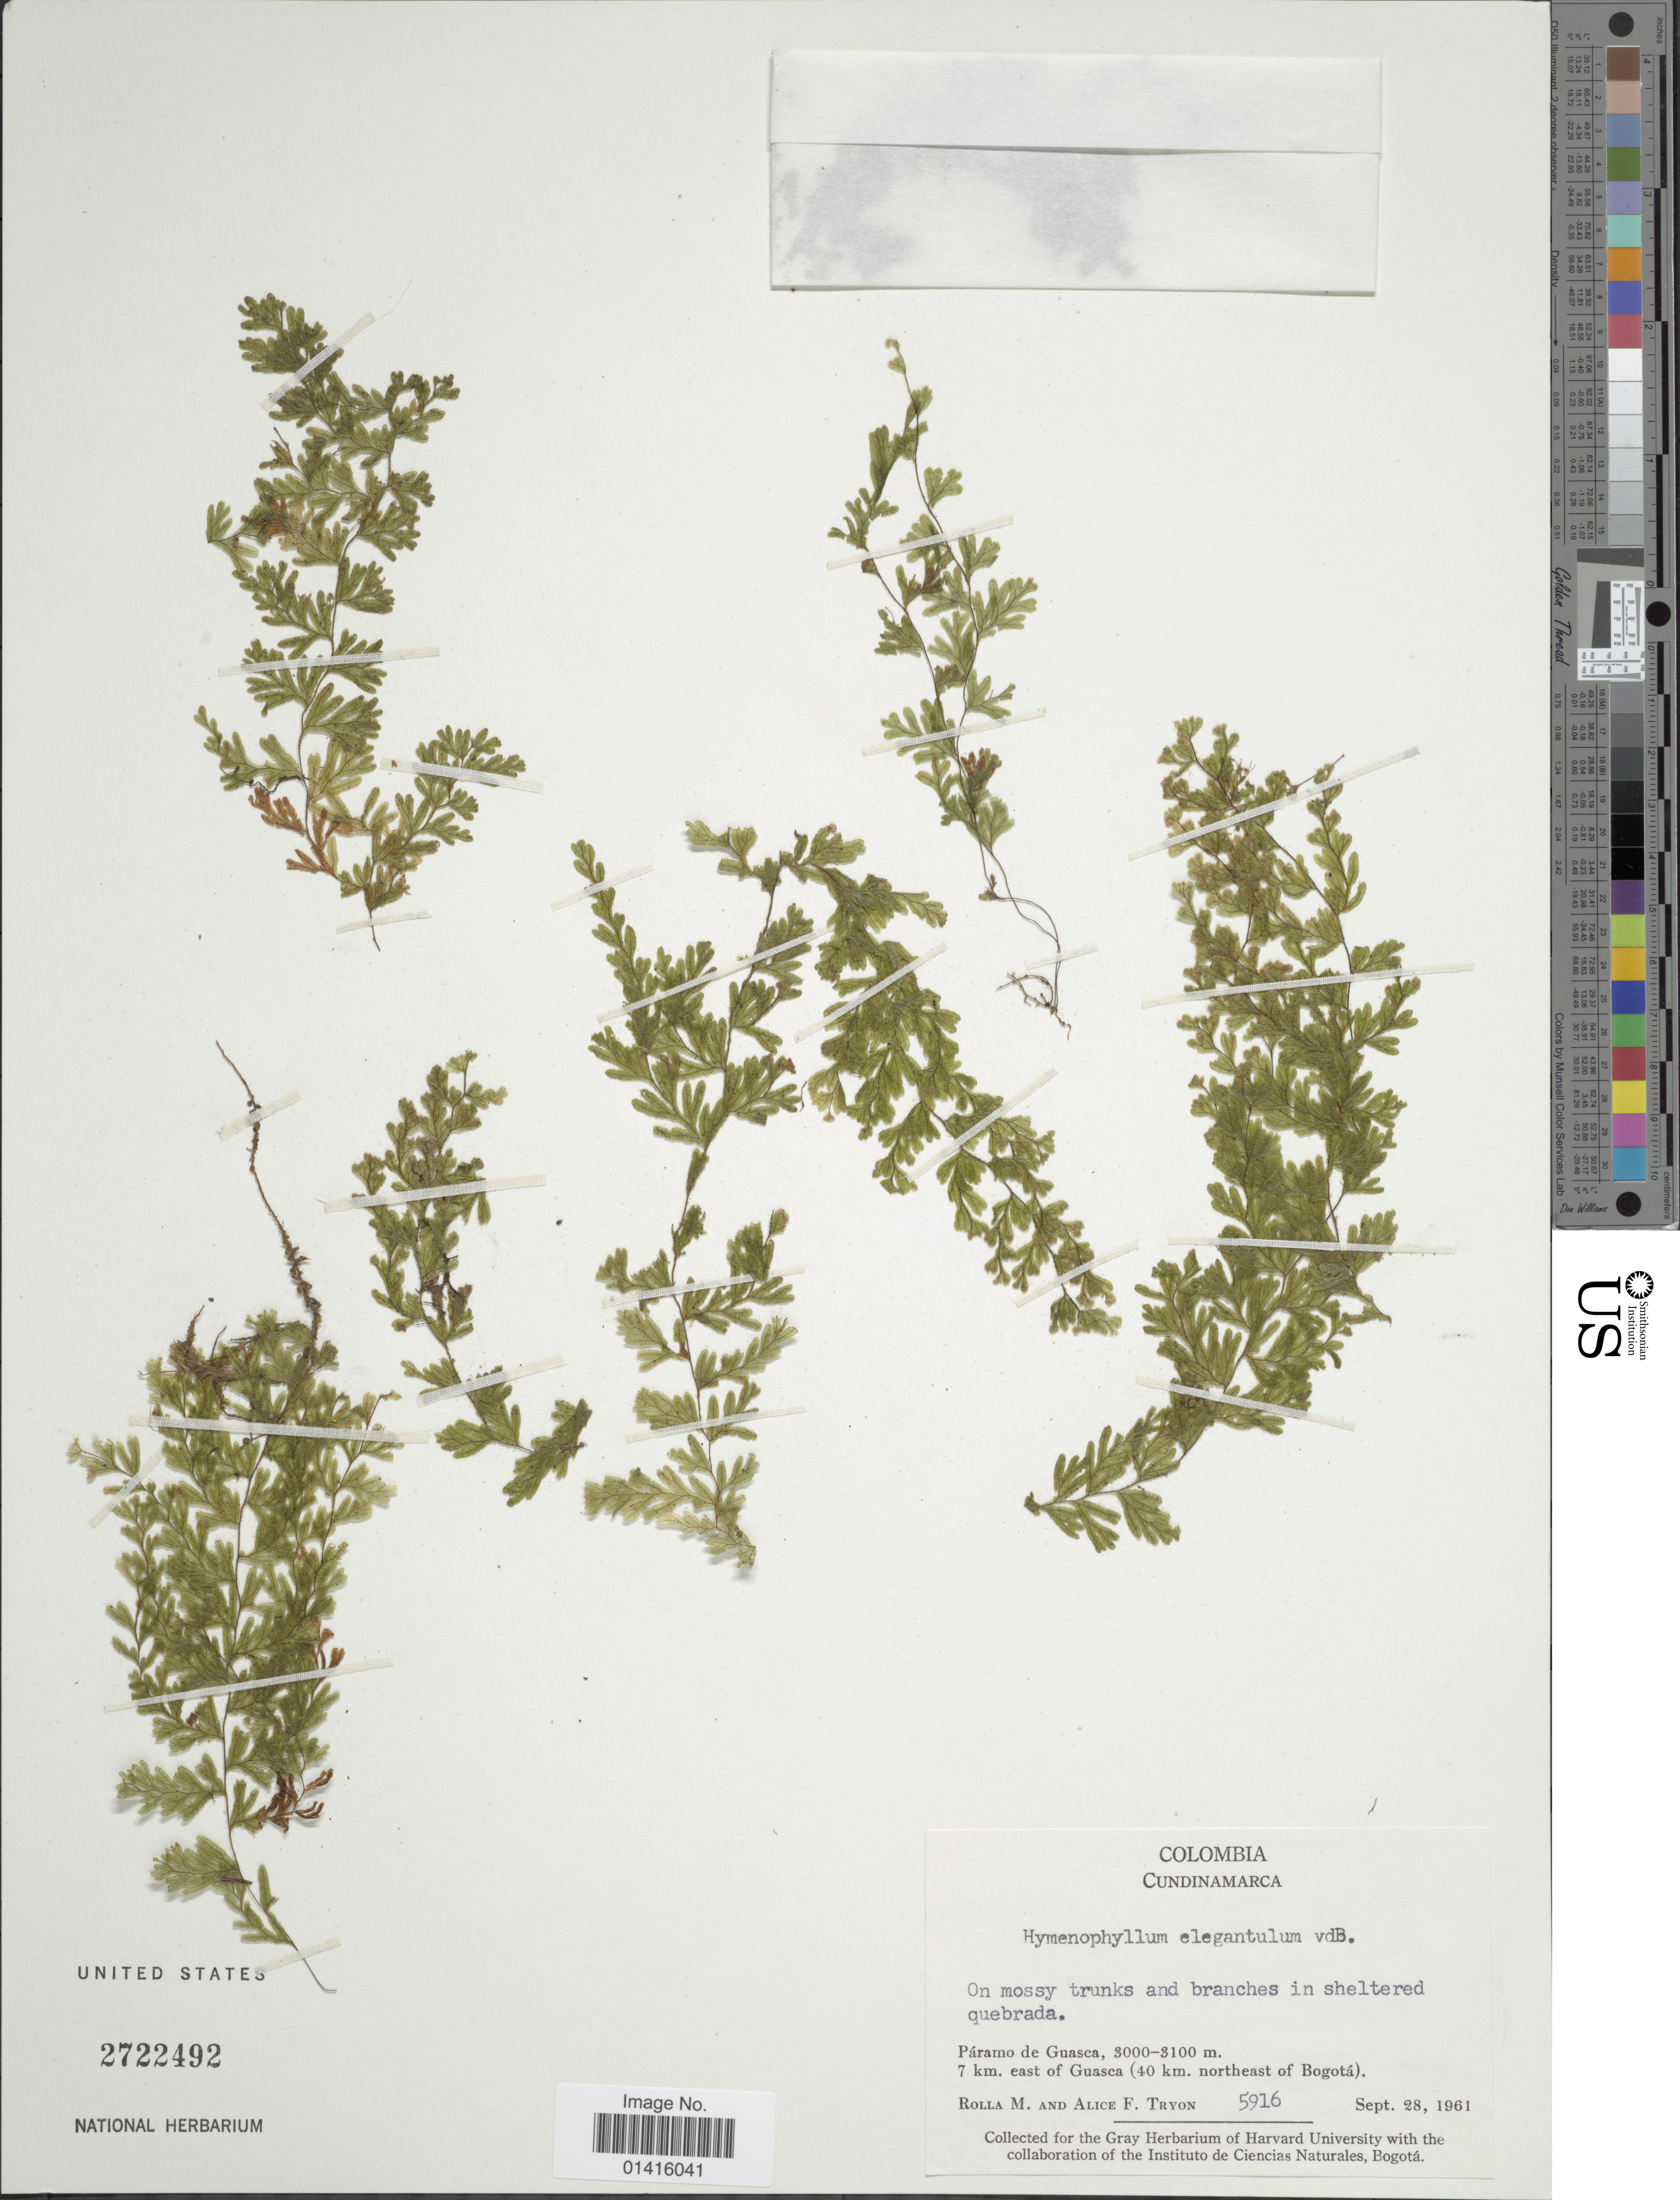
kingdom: Plantae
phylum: Tracheophyta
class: Polypodiopsida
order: Hymenophyllales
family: Hymenophyllaceae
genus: Hymenophyllum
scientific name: Hymenophyllum elegantulum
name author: Bosch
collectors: M. Rolla & A. F. Tryon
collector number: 5916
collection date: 1961-09-28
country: Colombia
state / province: Cundinamarca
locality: Cundinamarca, páramo de Guasca, 7km east of Guasca(40km northeast of Bogotá)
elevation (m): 3000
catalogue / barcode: US 2722492